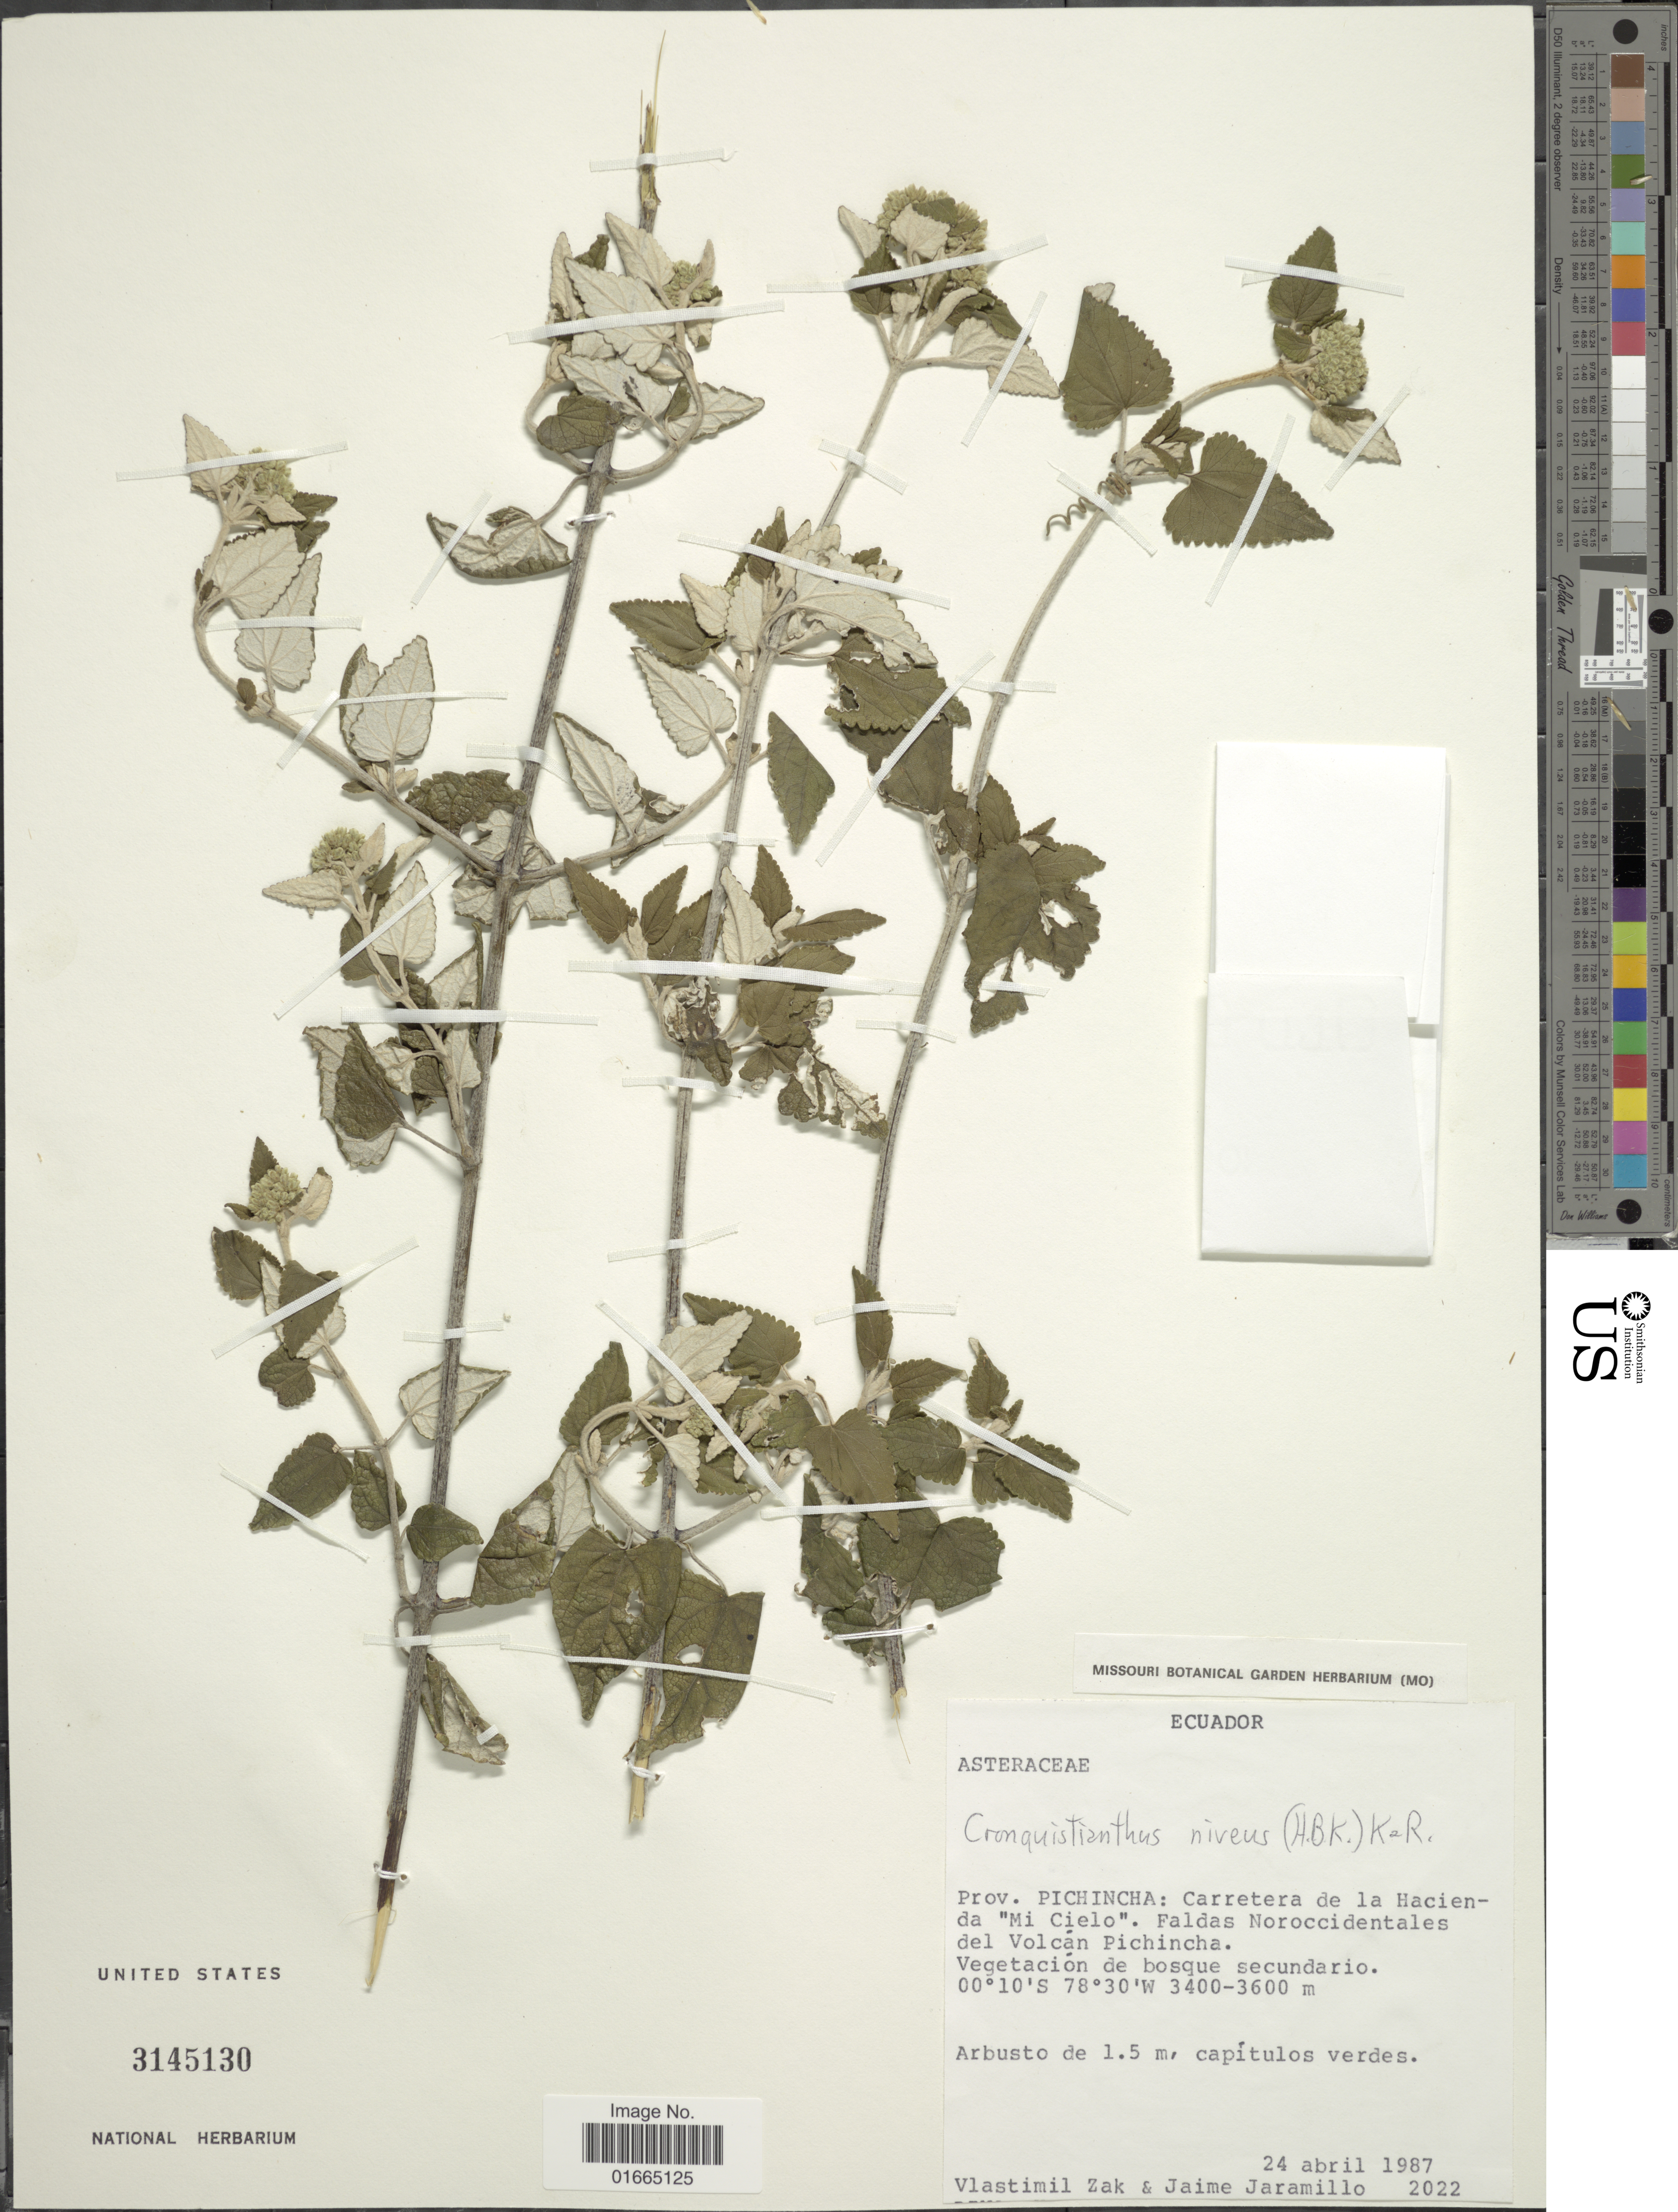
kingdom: Plantae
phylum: Tracheophyta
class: Magnoliopsida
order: Asterales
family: Asteraceae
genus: Cronquistianthus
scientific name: Cronquistianthus niveus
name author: (Kunth) R.M. King & H. Rob.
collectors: V. Zak & J. Jaramillo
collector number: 2022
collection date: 1987-04-24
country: Ecuador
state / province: Pichincha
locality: Prov. Pichincha: Carretera de la Hacienda "Mi Cielo". Faldas Noroccidentales del Volcán Pichincha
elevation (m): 3400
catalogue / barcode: US 3145130